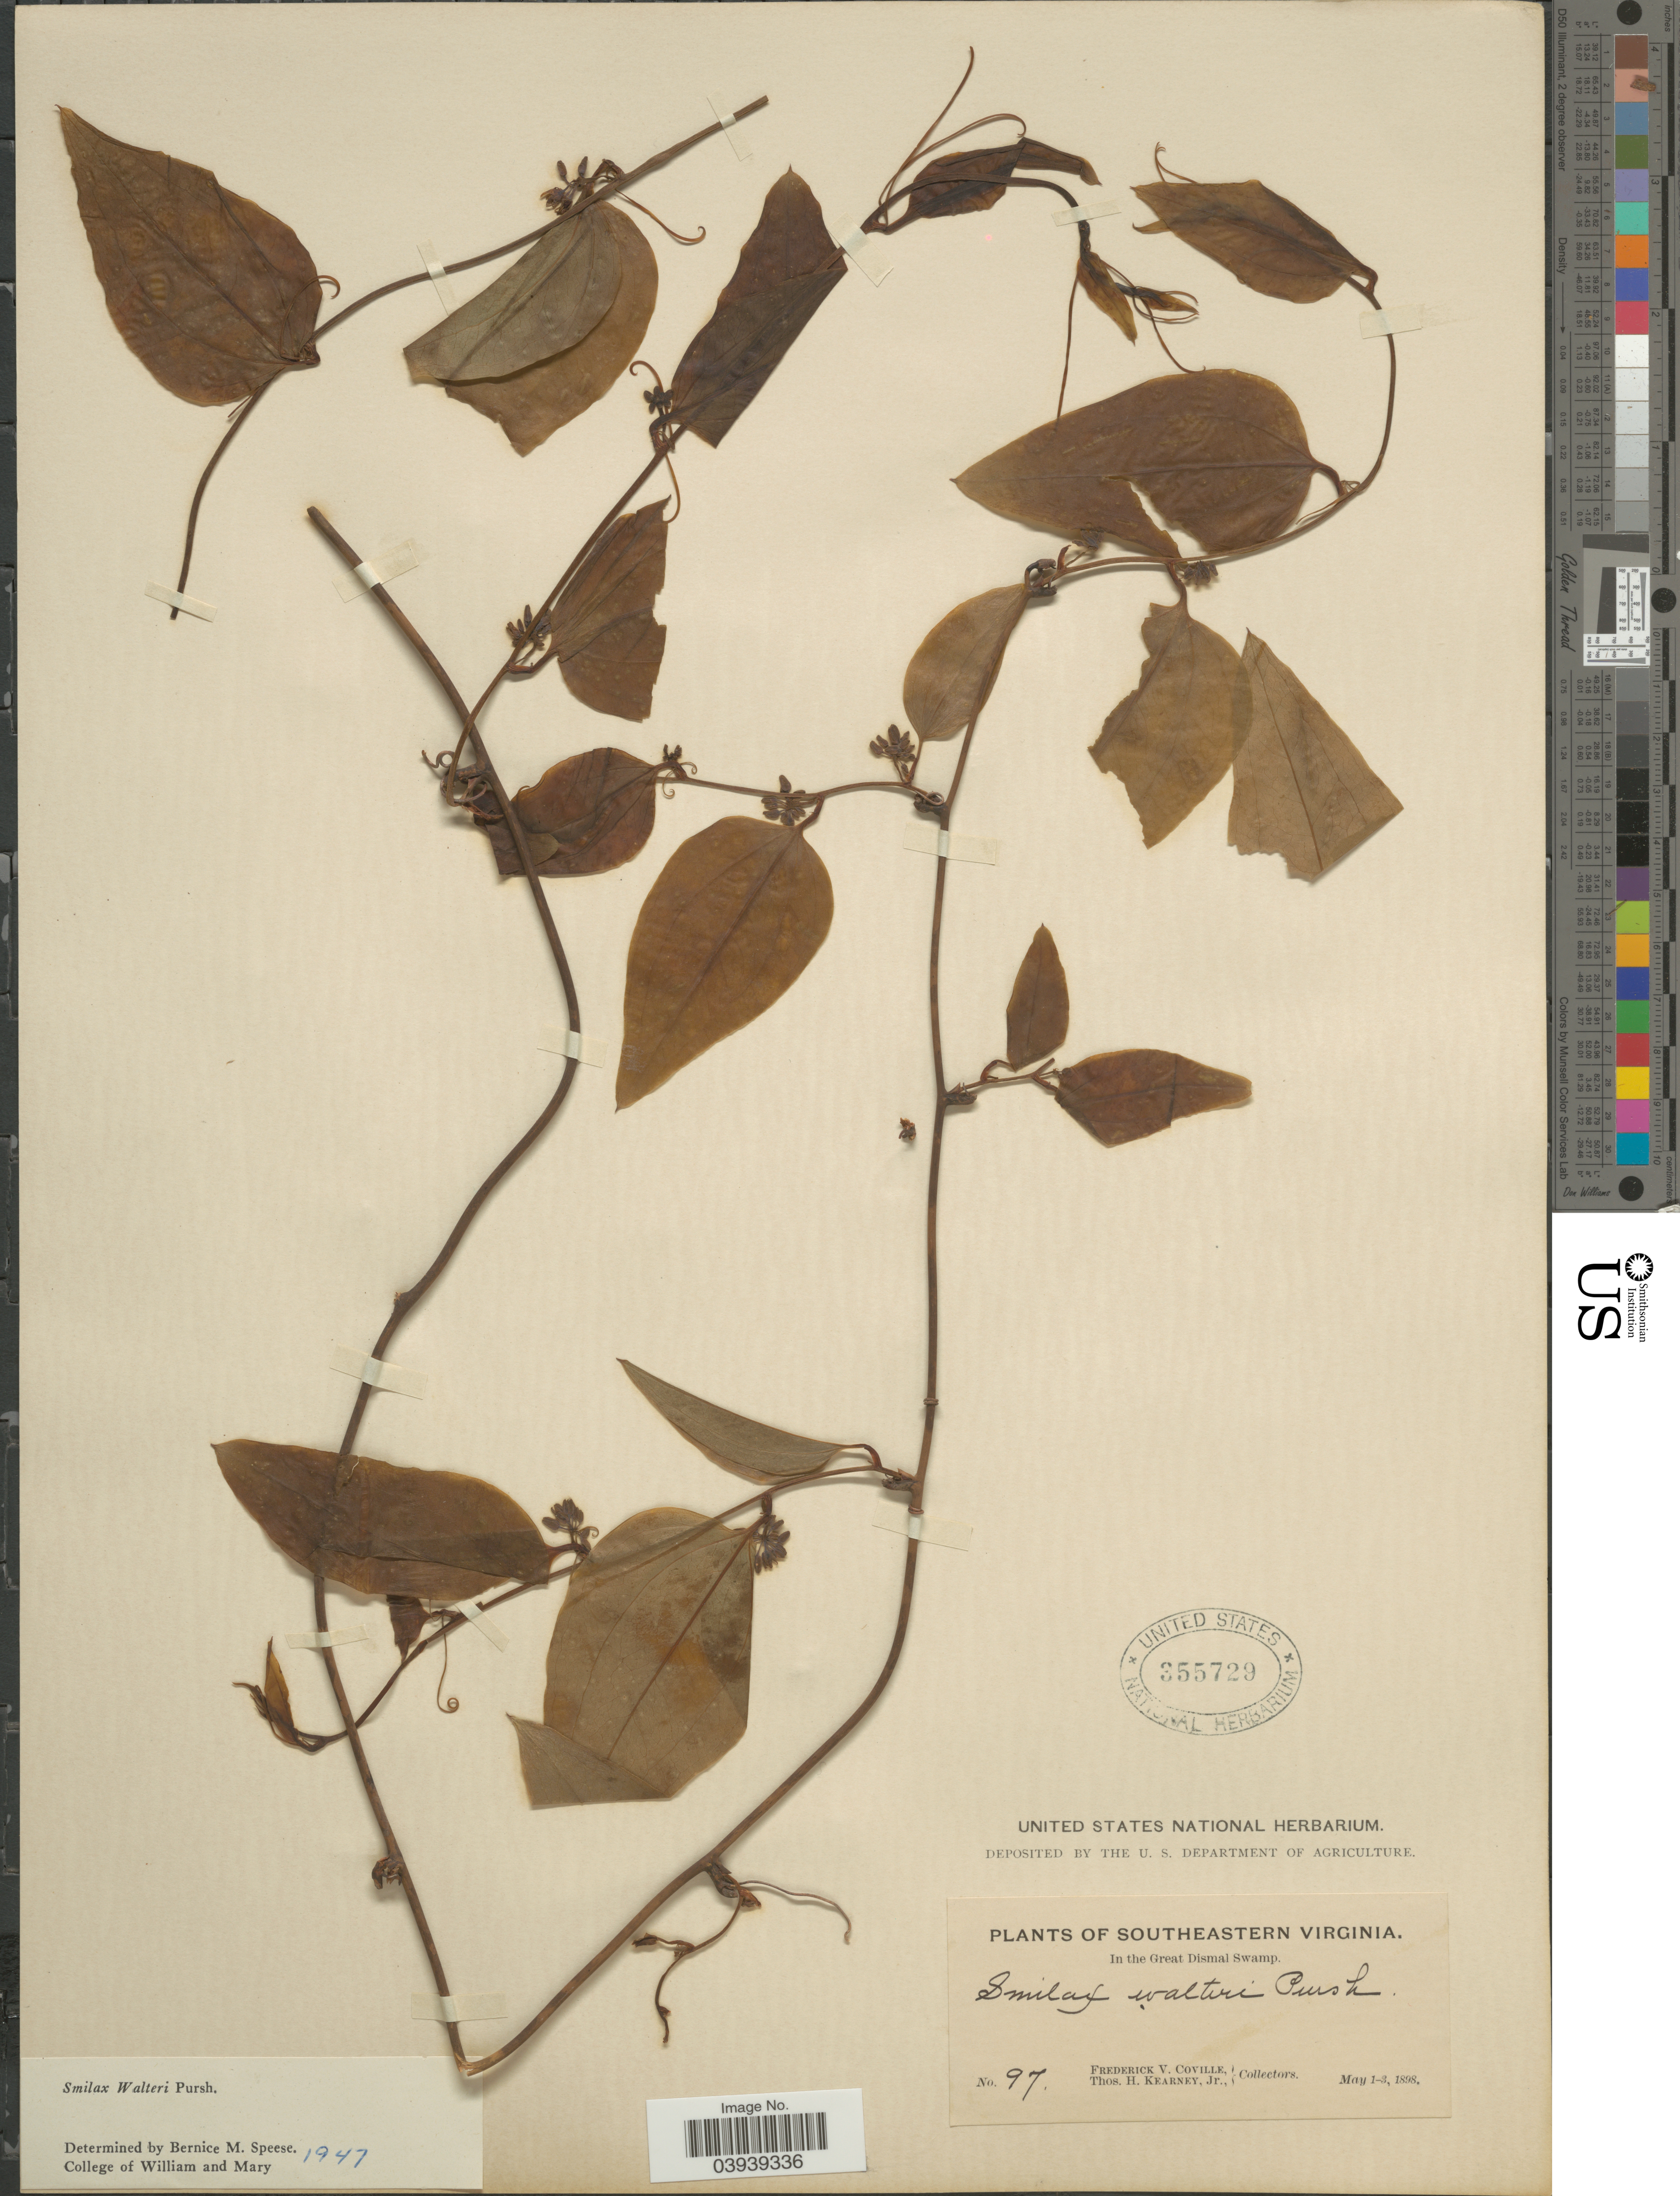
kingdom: Plantae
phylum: Tracheophyta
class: Liliopsida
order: Liliales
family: Smilacaceae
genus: Smilax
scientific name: Smilax walteri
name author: Pursh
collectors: F. V. Coville & T. H. Kearney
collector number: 97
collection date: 1898-05-01/1898-05-03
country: United States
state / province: Virginia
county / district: City of Chesapeake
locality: Southeastern Virginia. In the Great Dismal Swamp.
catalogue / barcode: US 355729